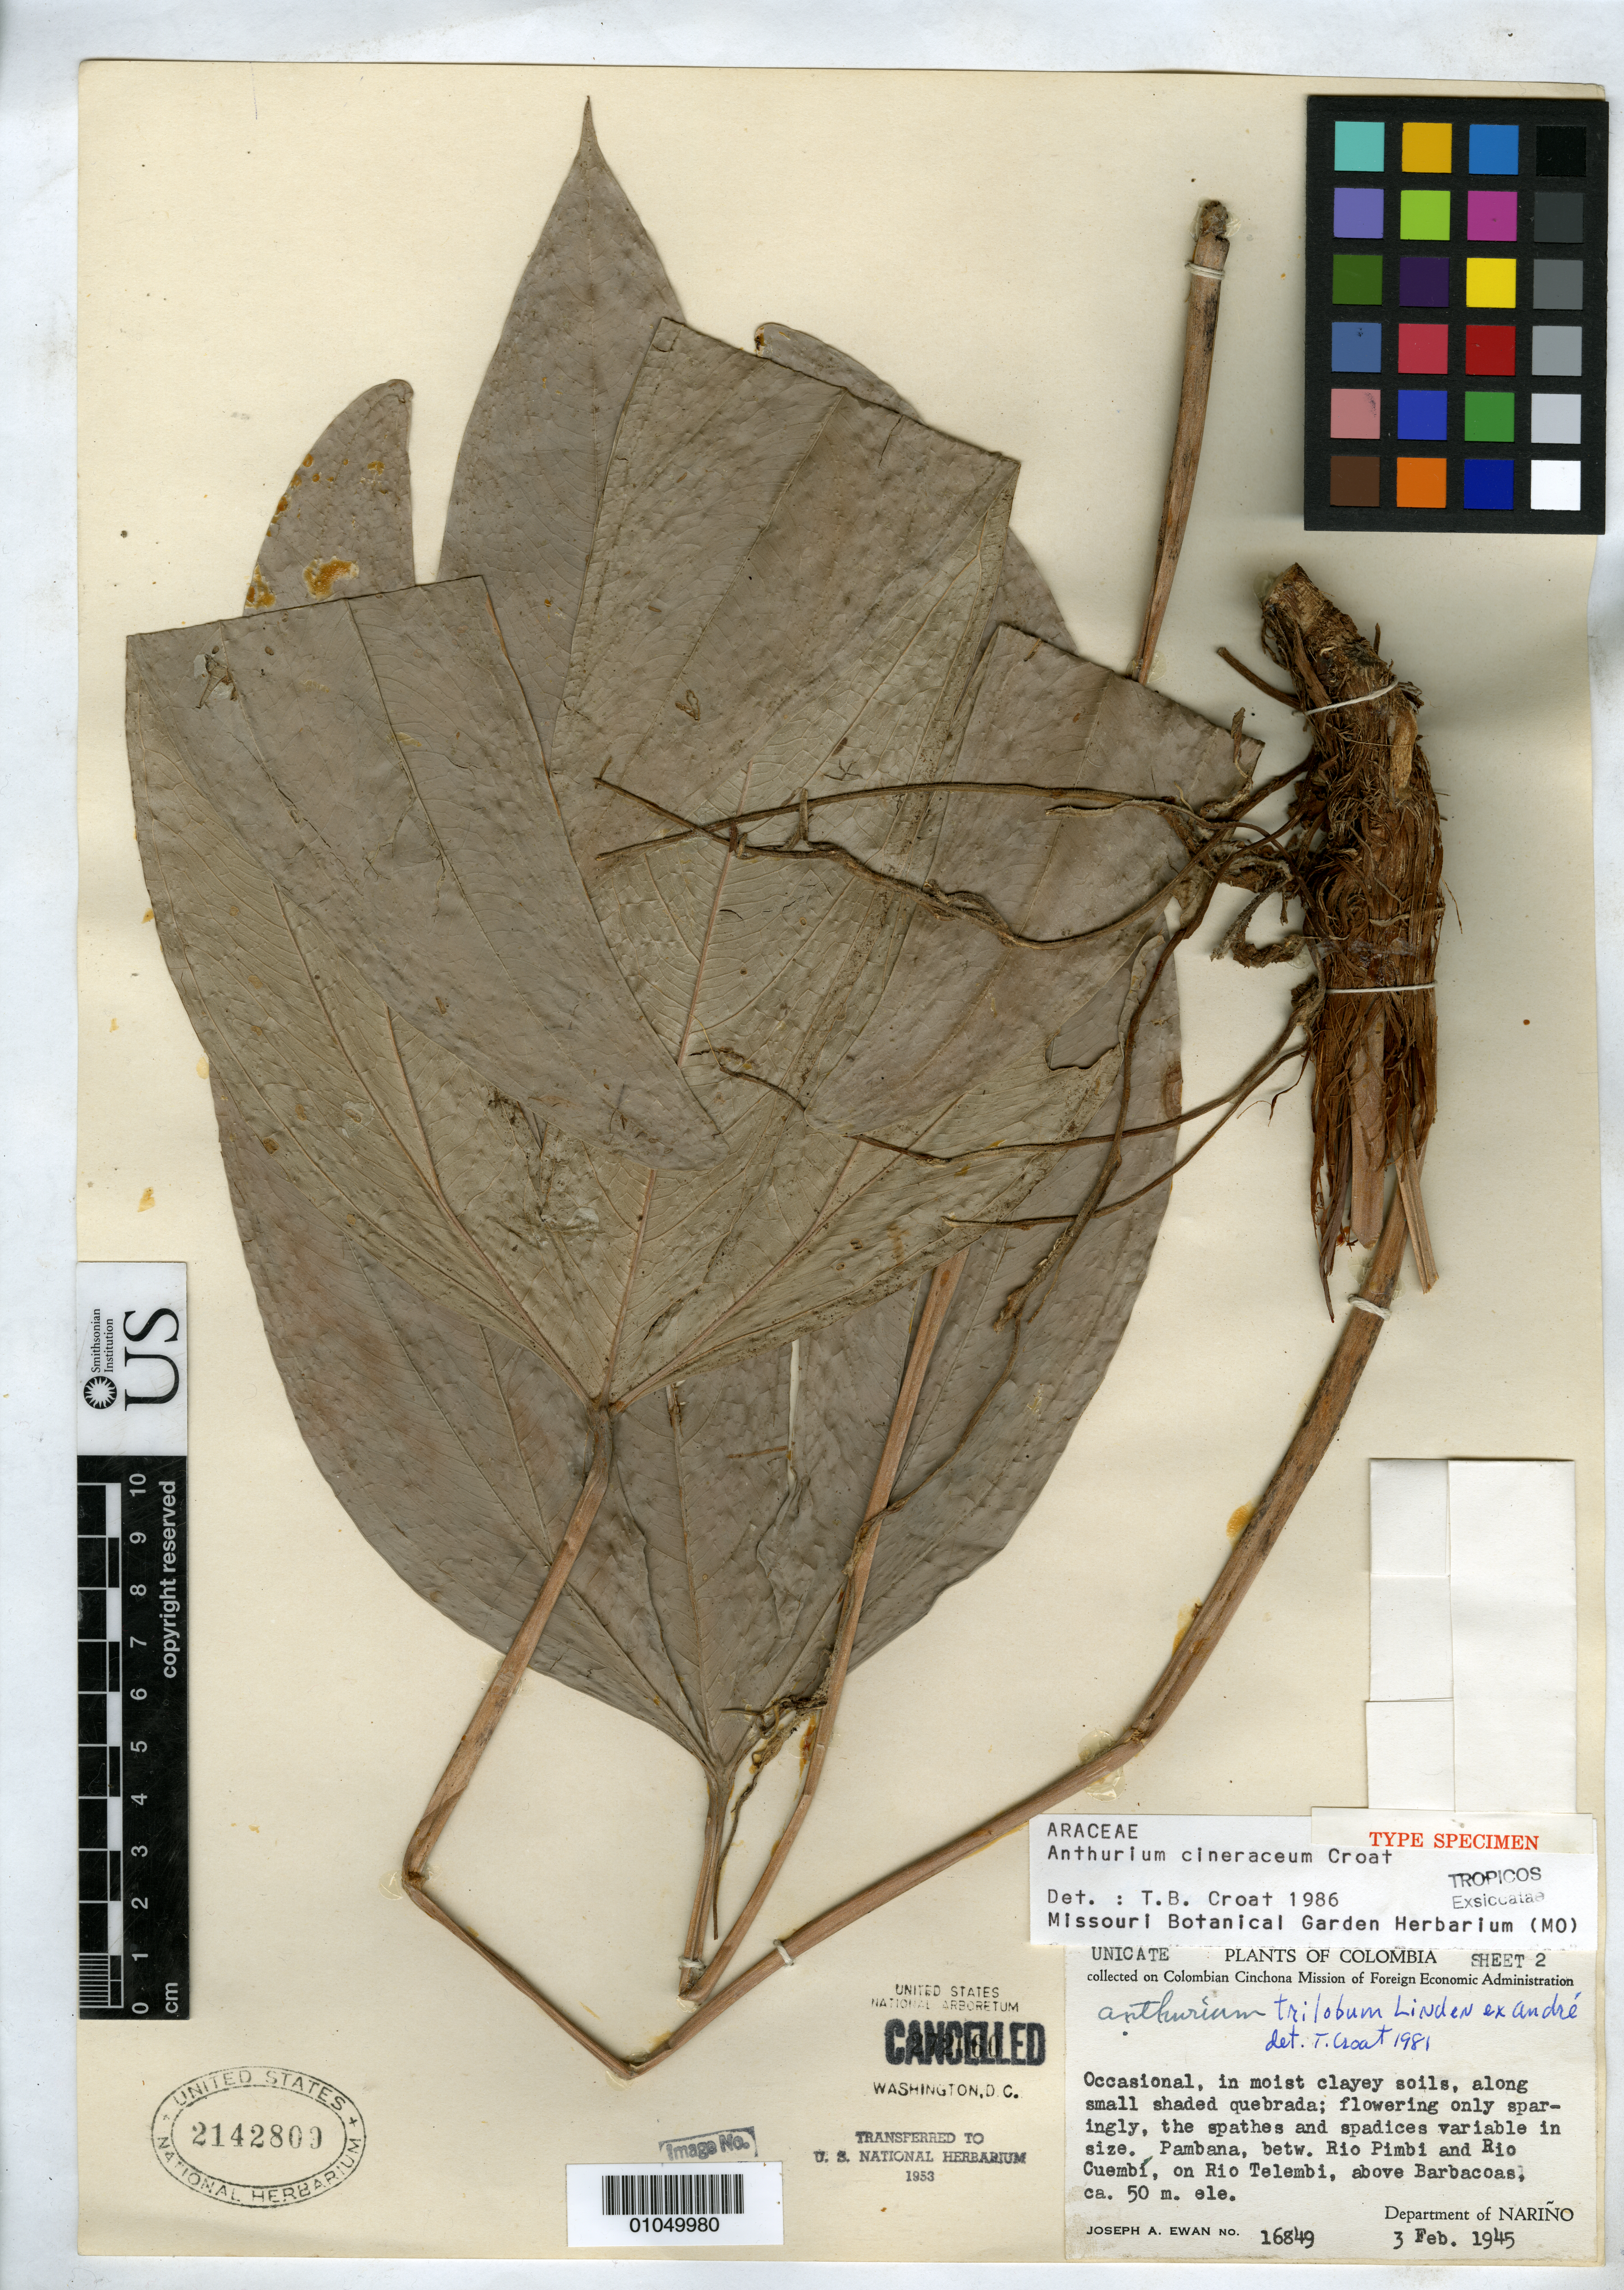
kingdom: Plantae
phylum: Tracheophyta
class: Liliopsida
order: Alismatales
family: Araceae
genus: Anthurium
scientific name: Anthurium cineraceum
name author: Croat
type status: Holotype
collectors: J. A. Ewan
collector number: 16849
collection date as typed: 03 Feb 1945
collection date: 1945-02-03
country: Colombia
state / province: Nariño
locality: Pambana, betw. Rio Pimbi and Rio Cuembí, on Rio Telembi, above Barbacoas, Department of Nariño.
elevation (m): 50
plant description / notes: Currently accepted name as cited by Carlsen, Harvard Pap. Bot. 12: 223 (2007).; "Unicate" of 3 cross-numbered sheets (sheet 1, sheet 2, sheet 3) all annotated as "type specimen" by Croat but protologue cites (only) USNH 2142808 as the holotype.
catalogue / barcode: US 2142809